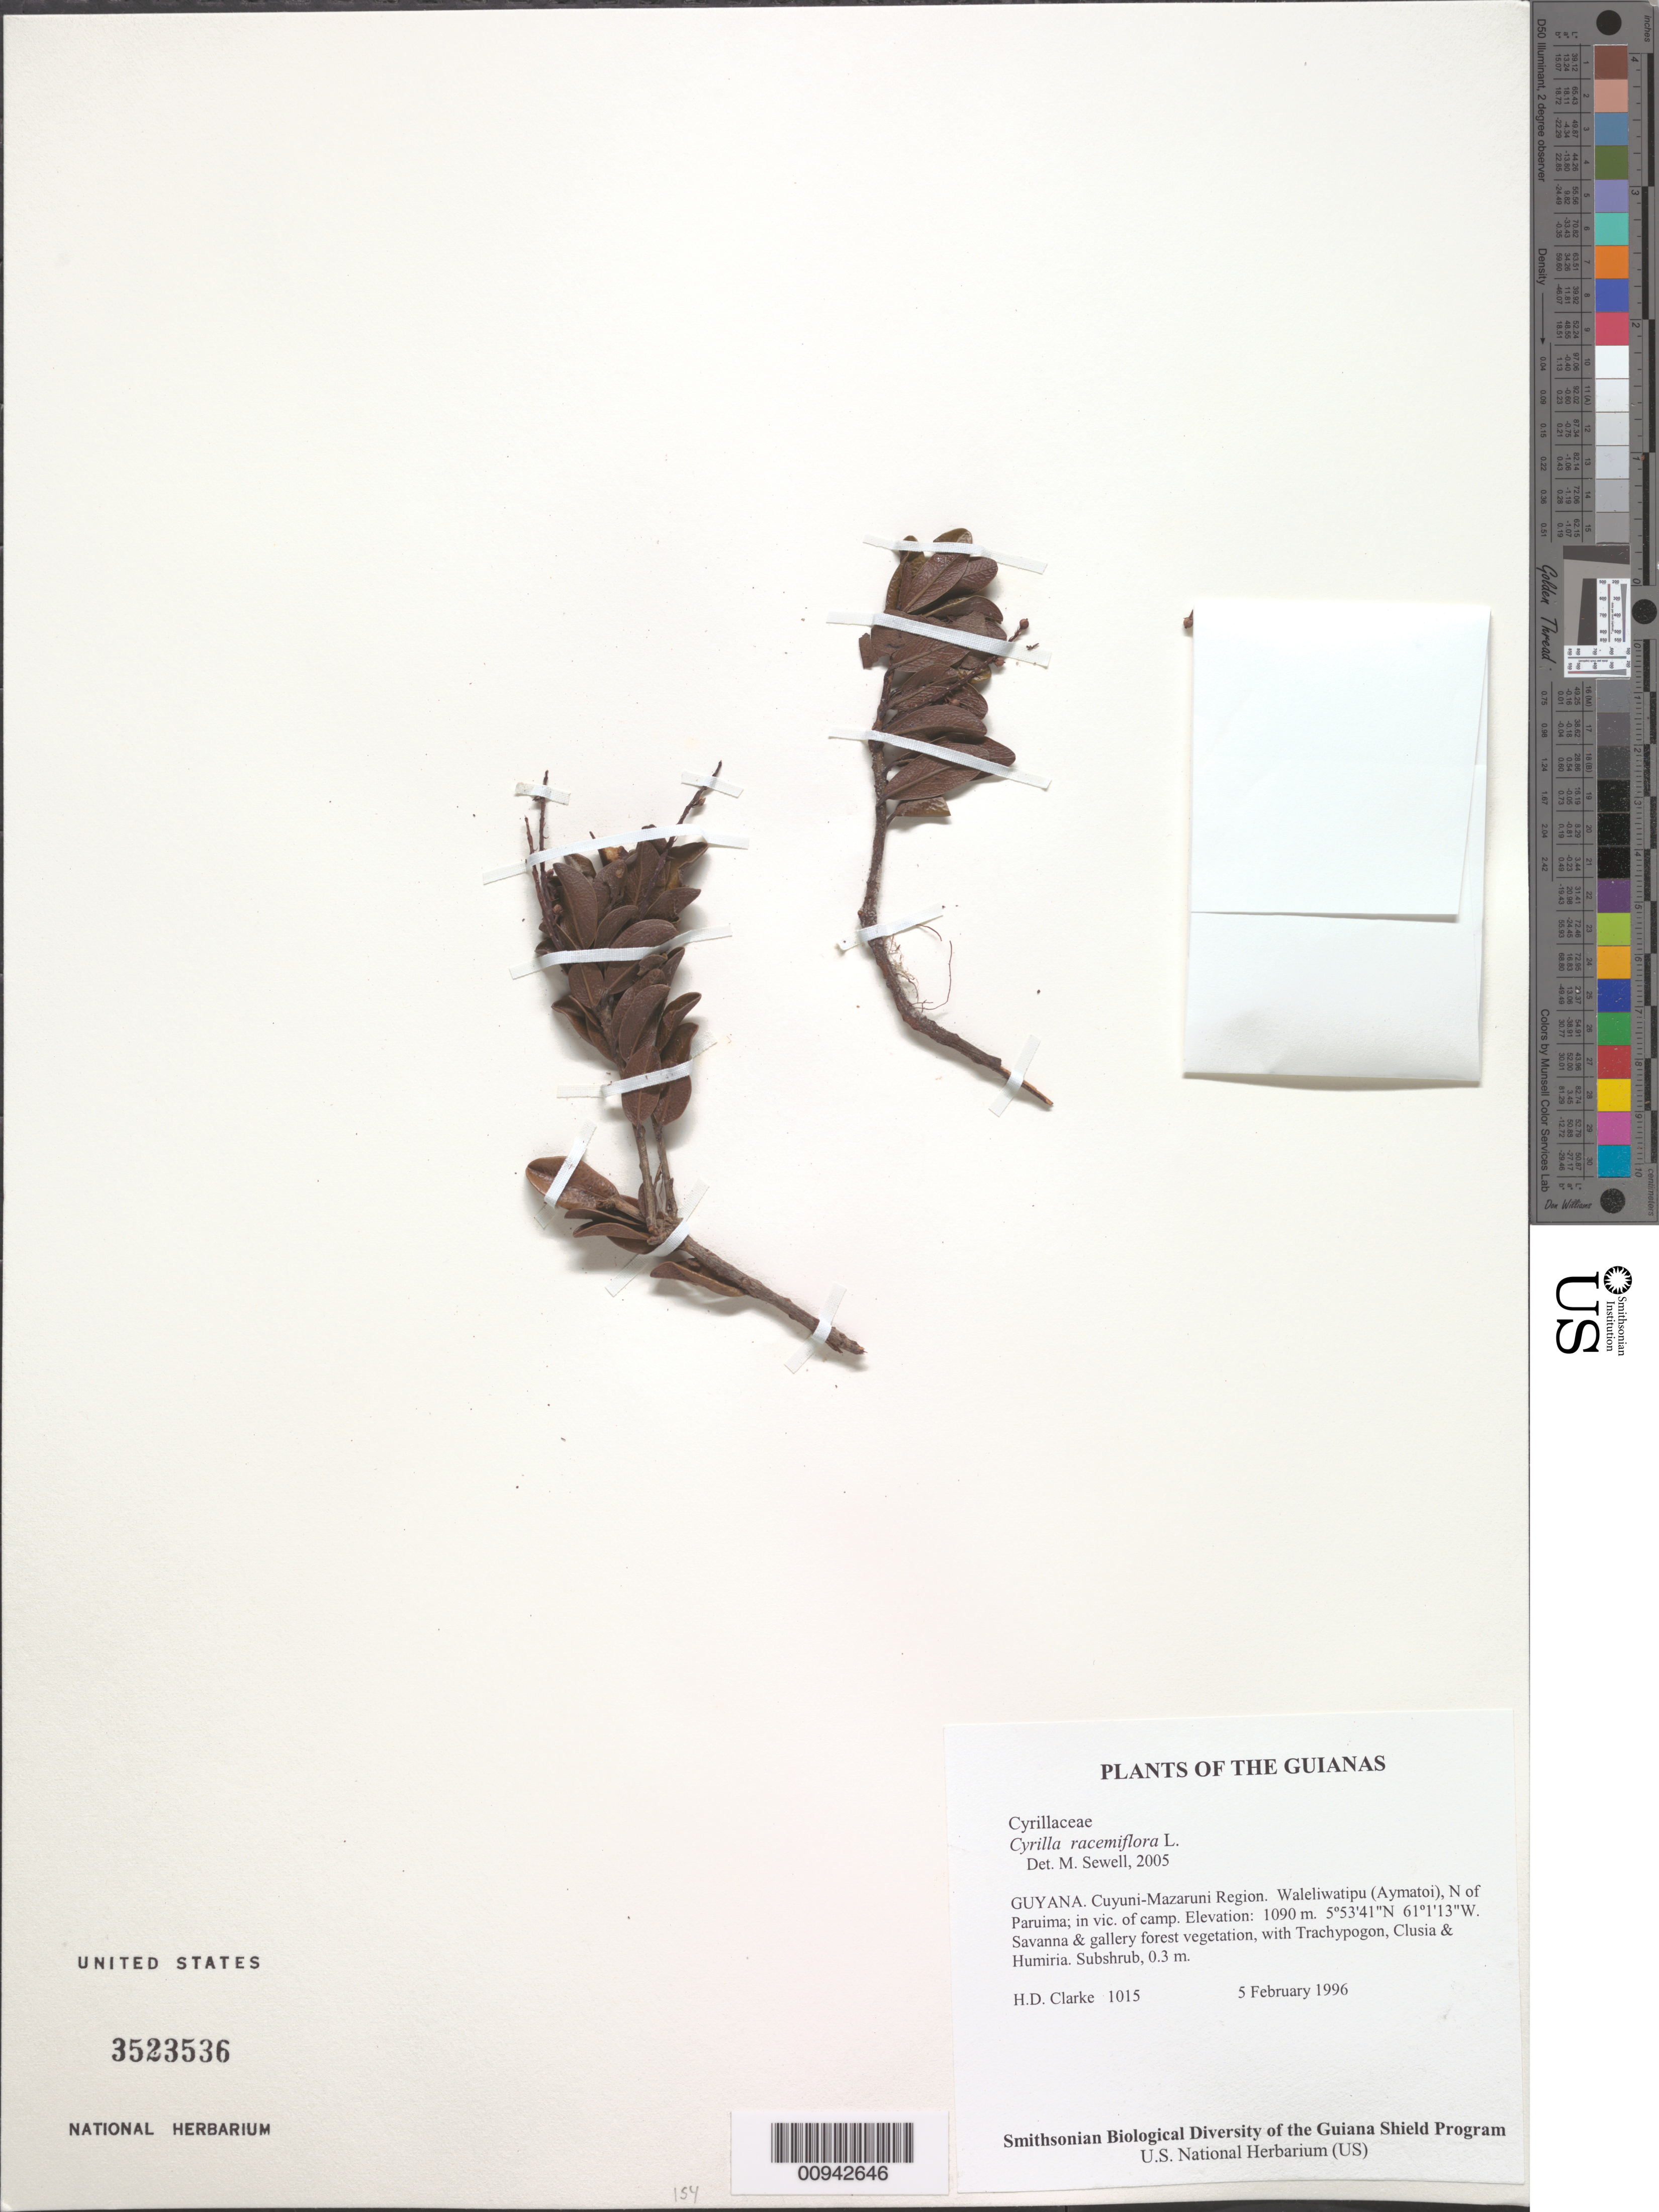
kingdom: Plantae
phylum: Tracheophyta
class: Magnoliopsida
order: Ericales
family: Cyrillaceae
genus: Cyrilla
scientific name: Cyrilla racemiflora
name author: L.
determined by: Sewell, M.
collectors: H. D. Clarke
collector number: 1015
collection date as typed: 5 February 1996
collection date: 1996-02-05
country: Guyana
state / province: Cuyuni-Mazaruni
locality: Waleliwatipu (Aymatoi), N of Paruima; in vic. of camp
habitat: Savanna & gallery forest vegetation, with Trachypogon, Clusia & Humiria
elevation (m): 1090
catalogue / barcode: US 3523536